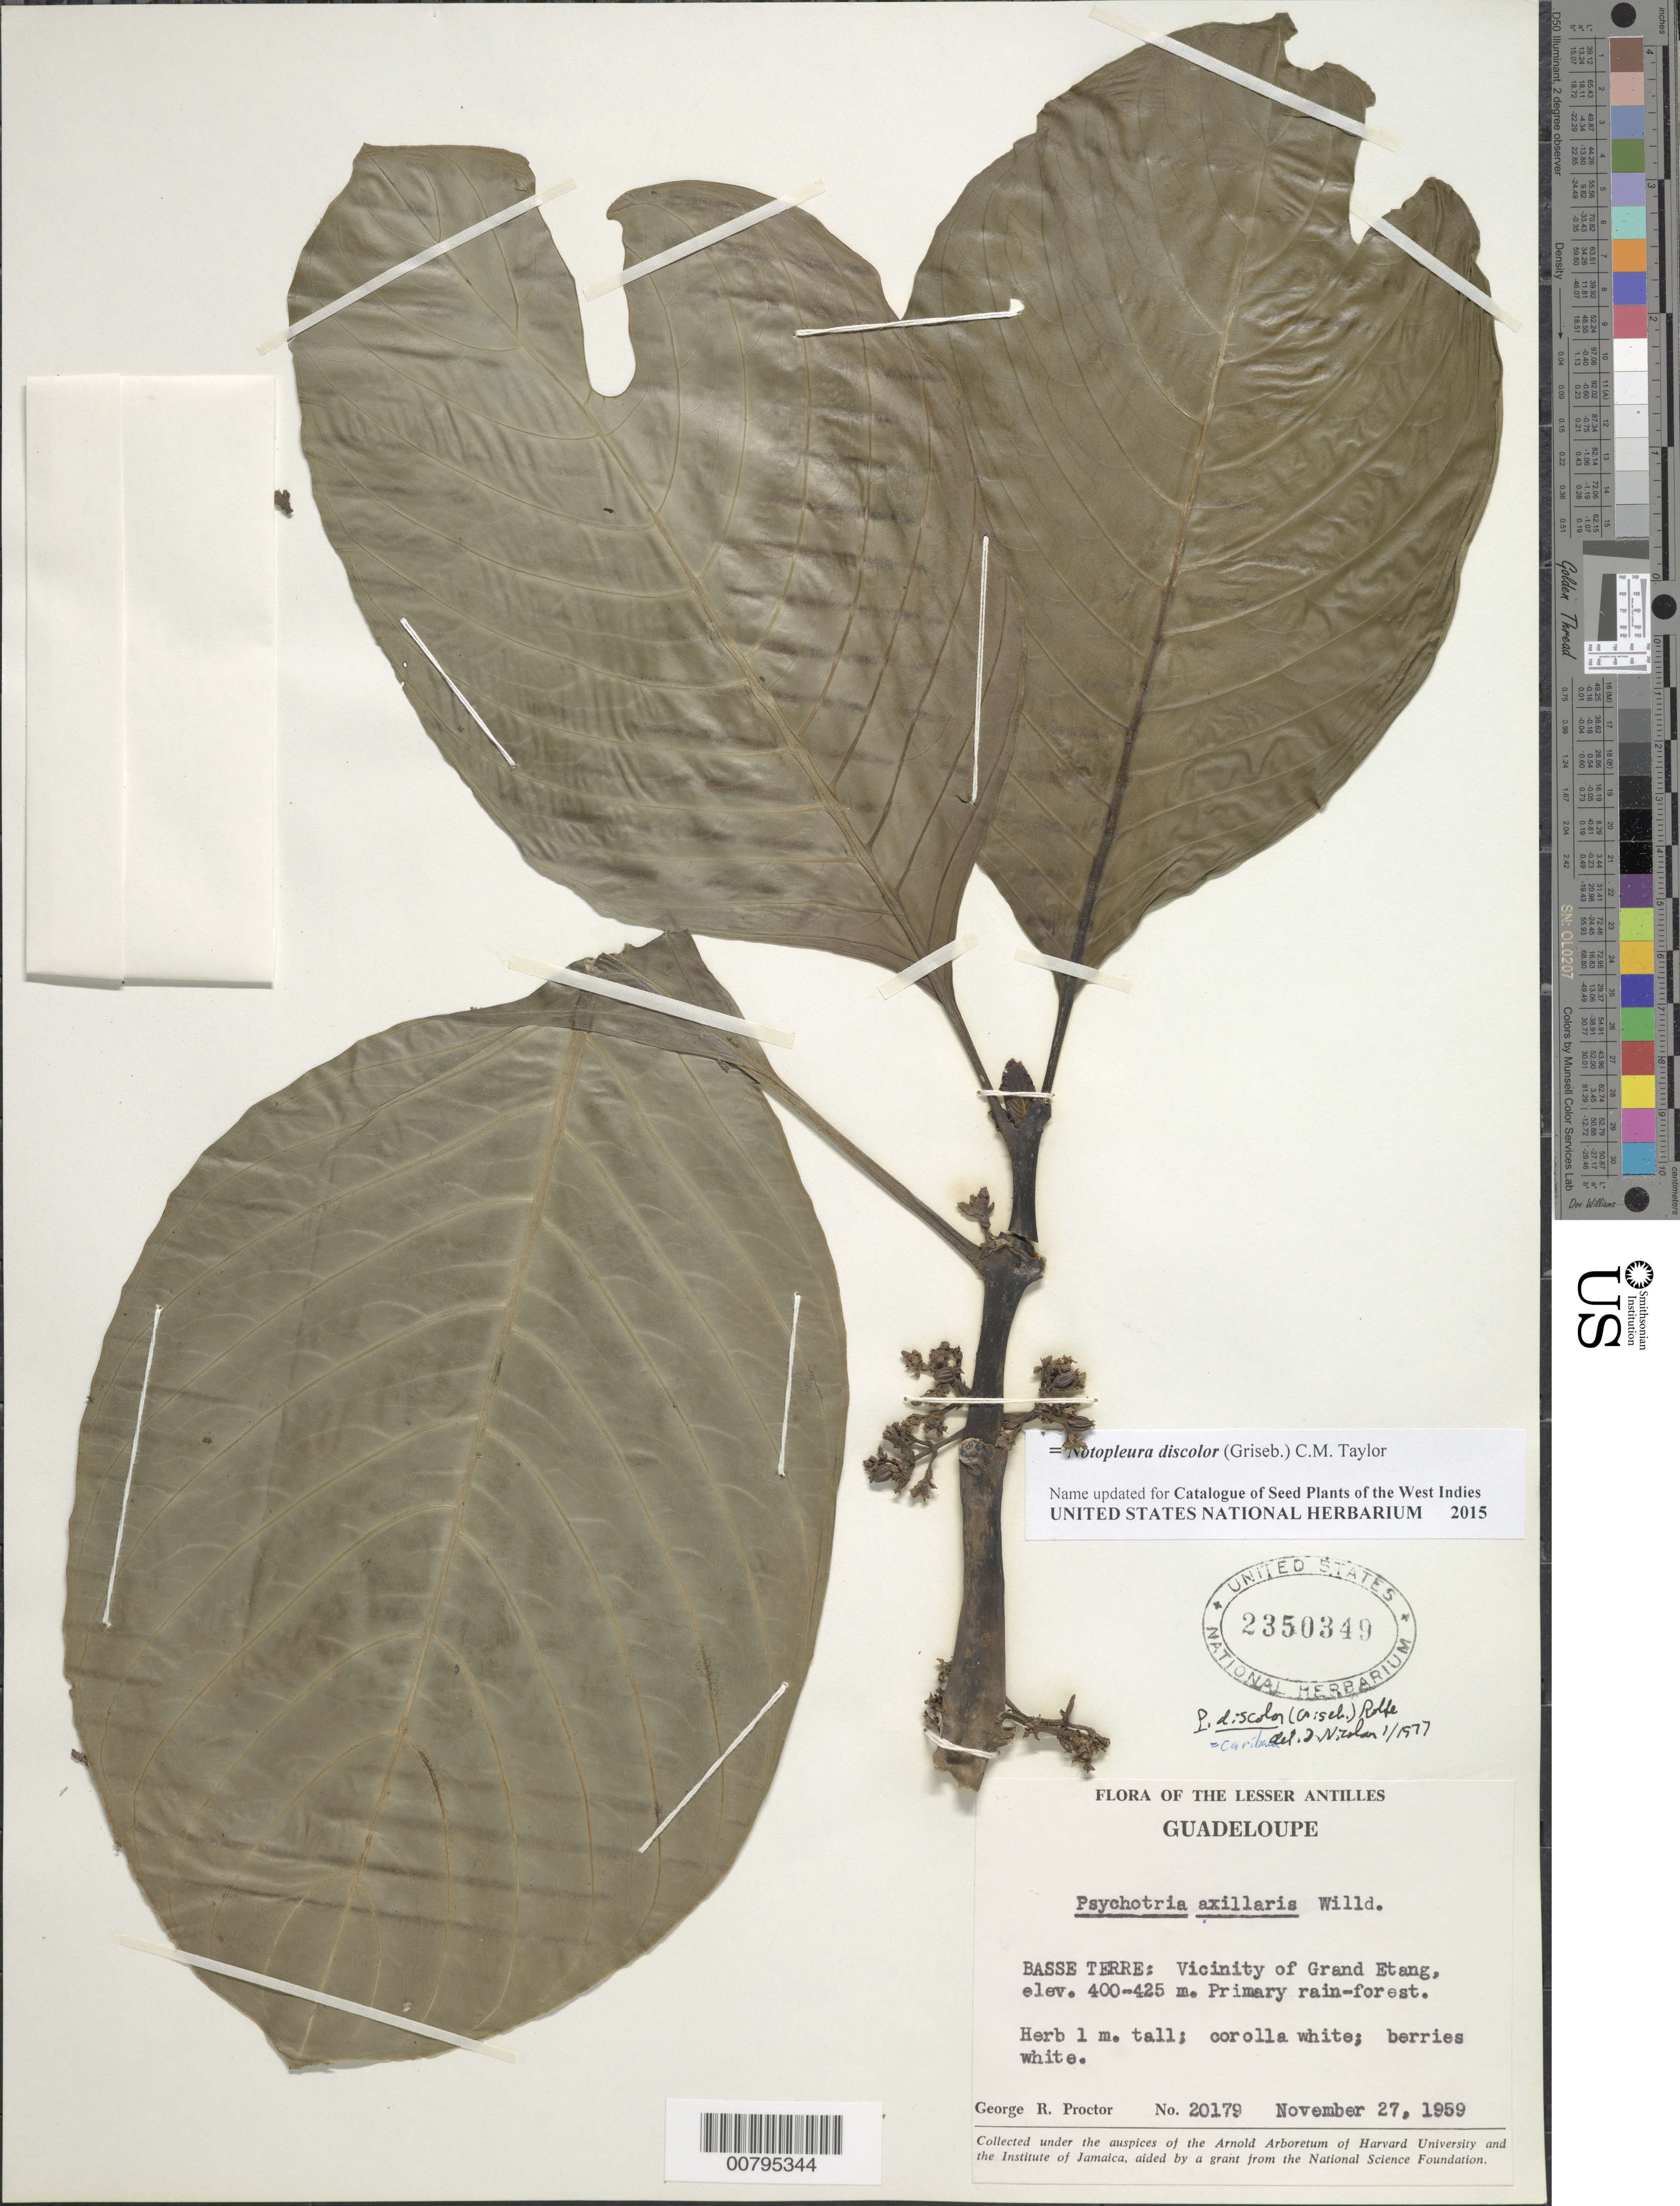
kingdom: Plantae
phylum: Tracheophyta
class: Magnoliopsida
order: Gentianales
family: Rubiaceae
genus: Notopleura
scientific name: Notopleura discolor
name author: (Griseb.) C.M. Taylor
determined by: Nicolson, Dan H.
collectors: G. R. Proctor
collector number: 20179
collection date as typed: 27 Nov 1959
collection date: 1959-11-27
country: Guadeloupe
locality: Basse Terre: Vicinity of Grand Etang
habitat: Primary rainforest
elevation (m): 400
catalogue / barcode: US 2350349